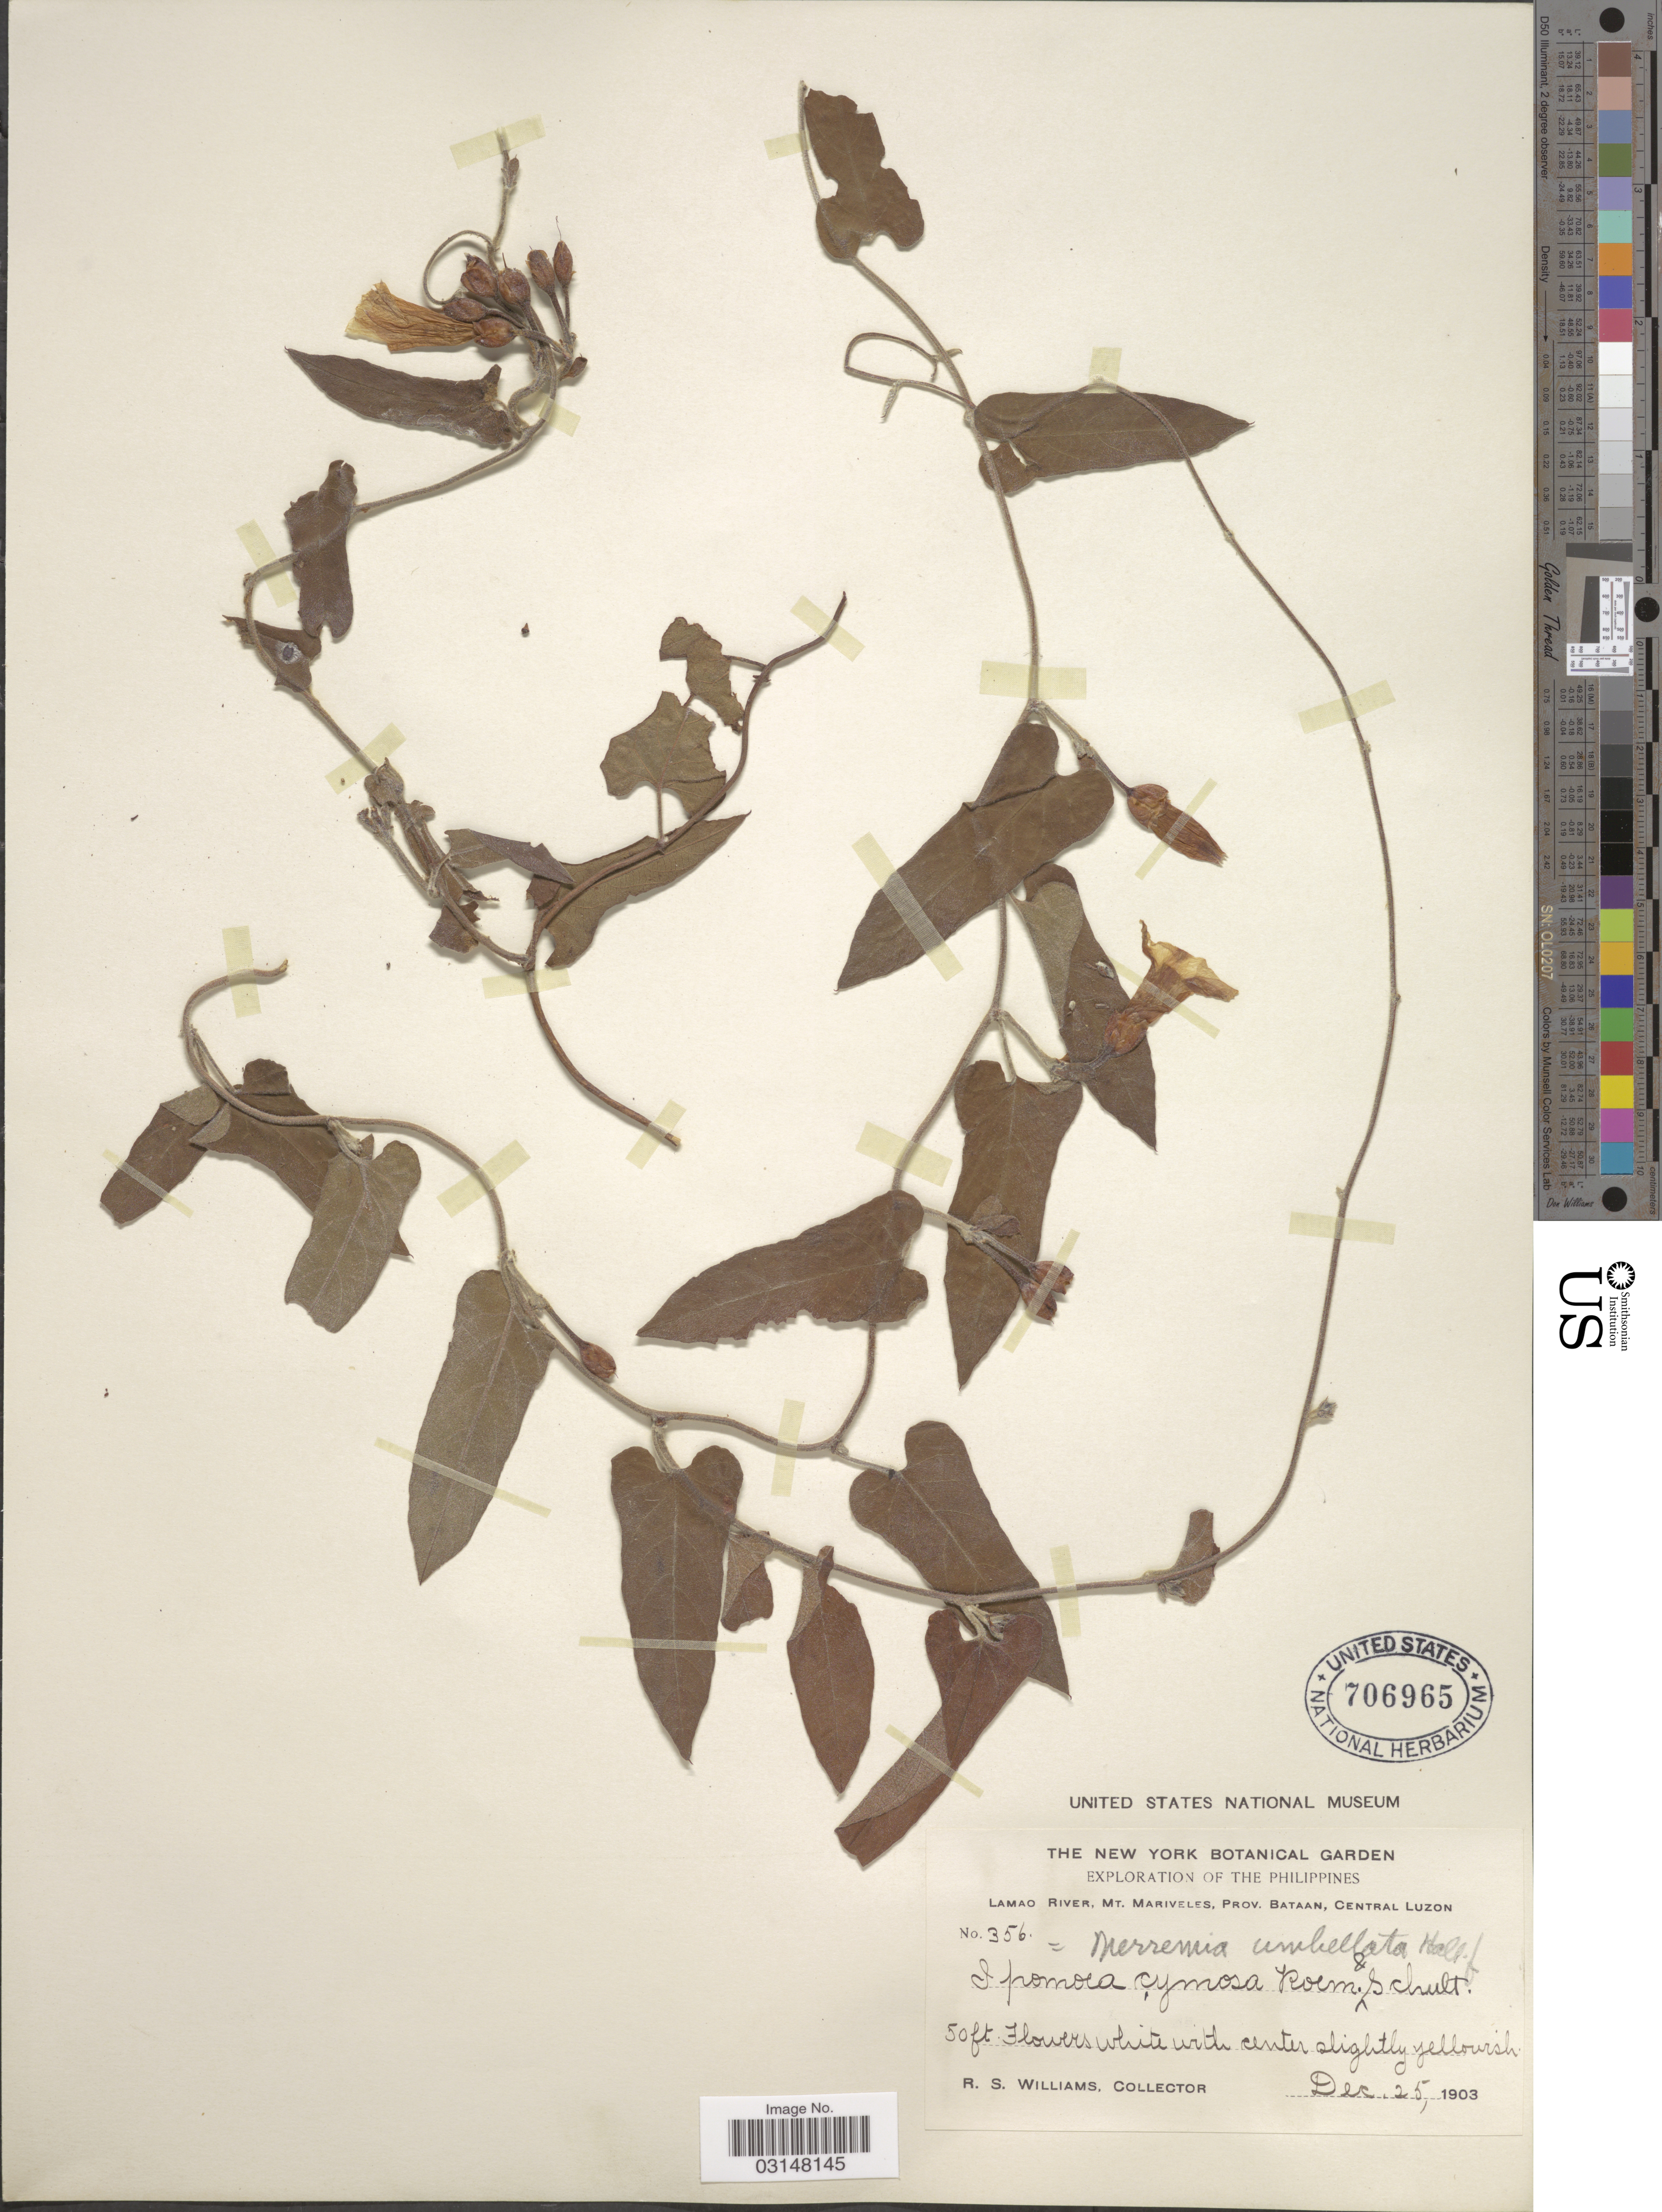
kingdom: Plantae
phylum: Tracheophyta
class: Magnoliopsida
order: Solanales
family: Convolvulaceae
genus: Camonea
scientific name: Camonea pilosa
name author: (Houtt.) A. R. Simões & Staples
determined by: Strong, Mark T., (BOT), Smithsonian Institution - National Museum of Natural History (UNITED STATES)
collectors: R. S. Williams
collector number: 356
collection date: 1903-12-25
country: Philippines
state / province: Central Luzon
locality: Lamao River, Mt. Mariveles, Prov. Bataan.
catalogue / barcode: US 706965